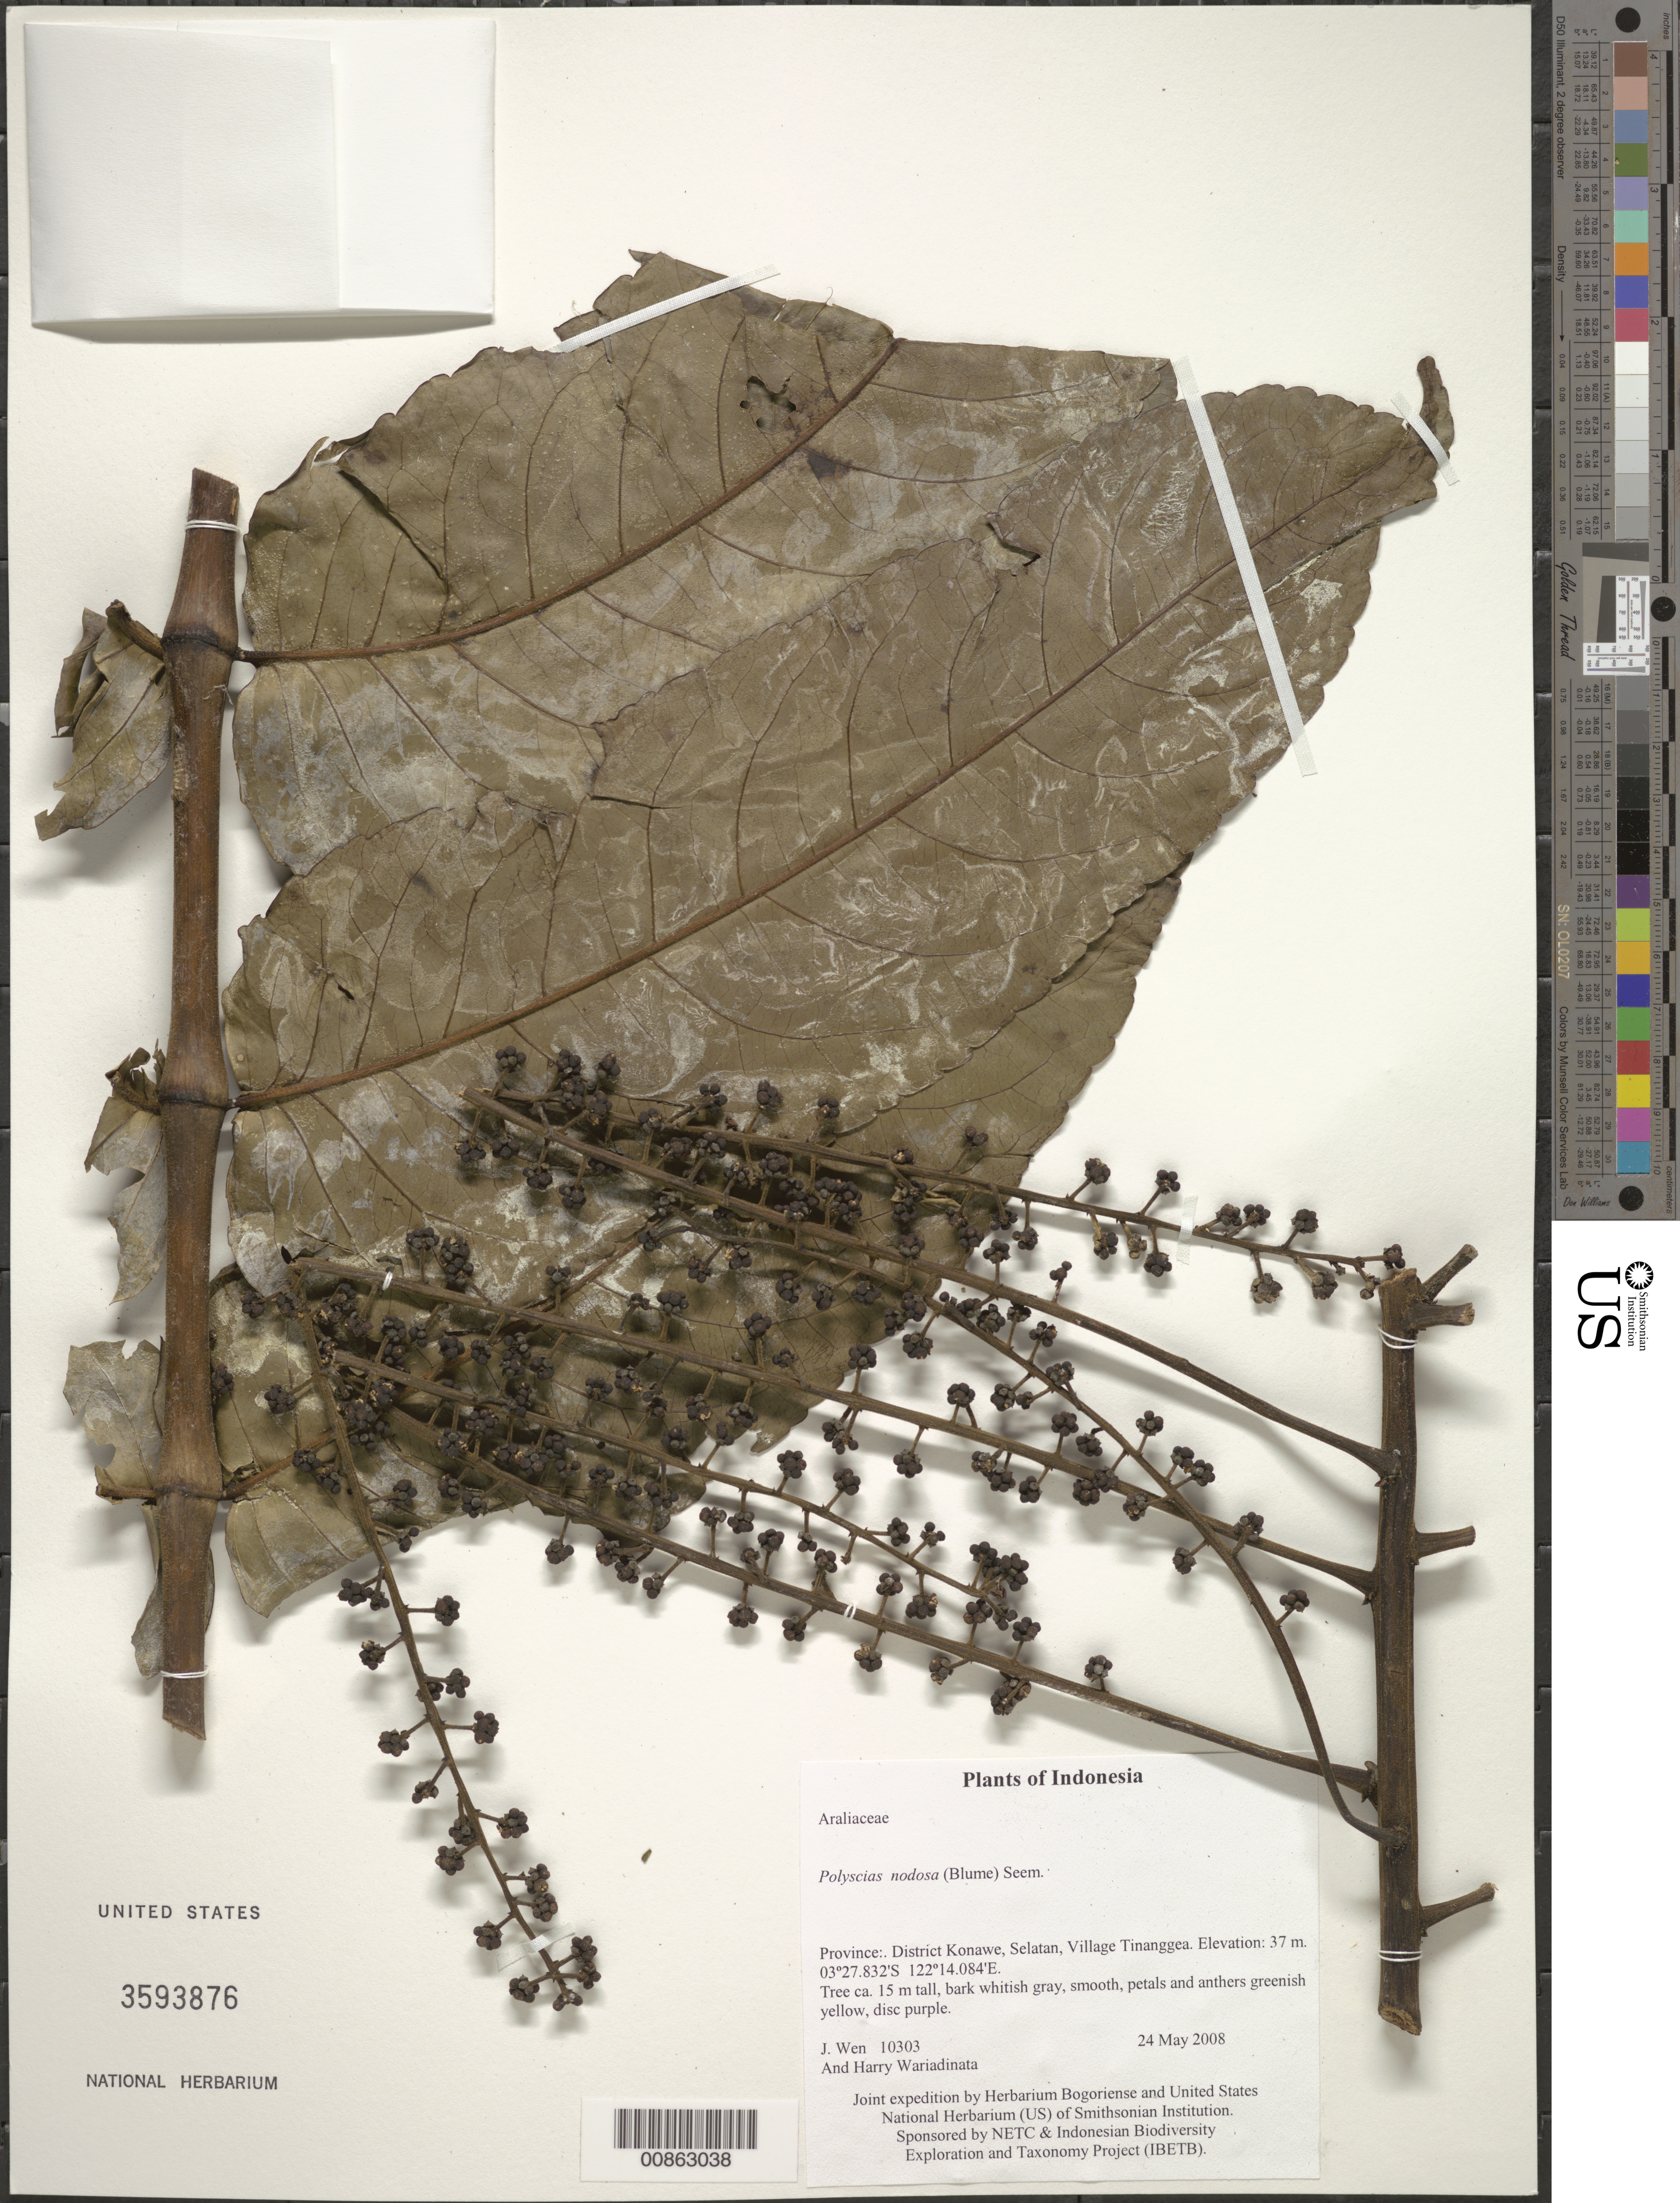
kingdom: Plantae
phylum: Tracheophyta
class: Magnoliopsida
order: Apiales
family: Araliaceae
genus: Polyscias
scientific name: Polyscias nodosa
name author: (Blume) Seem.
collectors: J. Wen & H. Wariadinata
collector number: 10303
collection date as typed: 24 May 2008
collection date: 2008-05-24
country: Indonesia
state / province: Sulawesi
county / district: Sulawesi Tenggara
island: Sulawesi [Celebes]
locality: District Konawe, Selatan, Village Tinanggea.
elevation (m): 37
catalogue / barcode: US 3593876